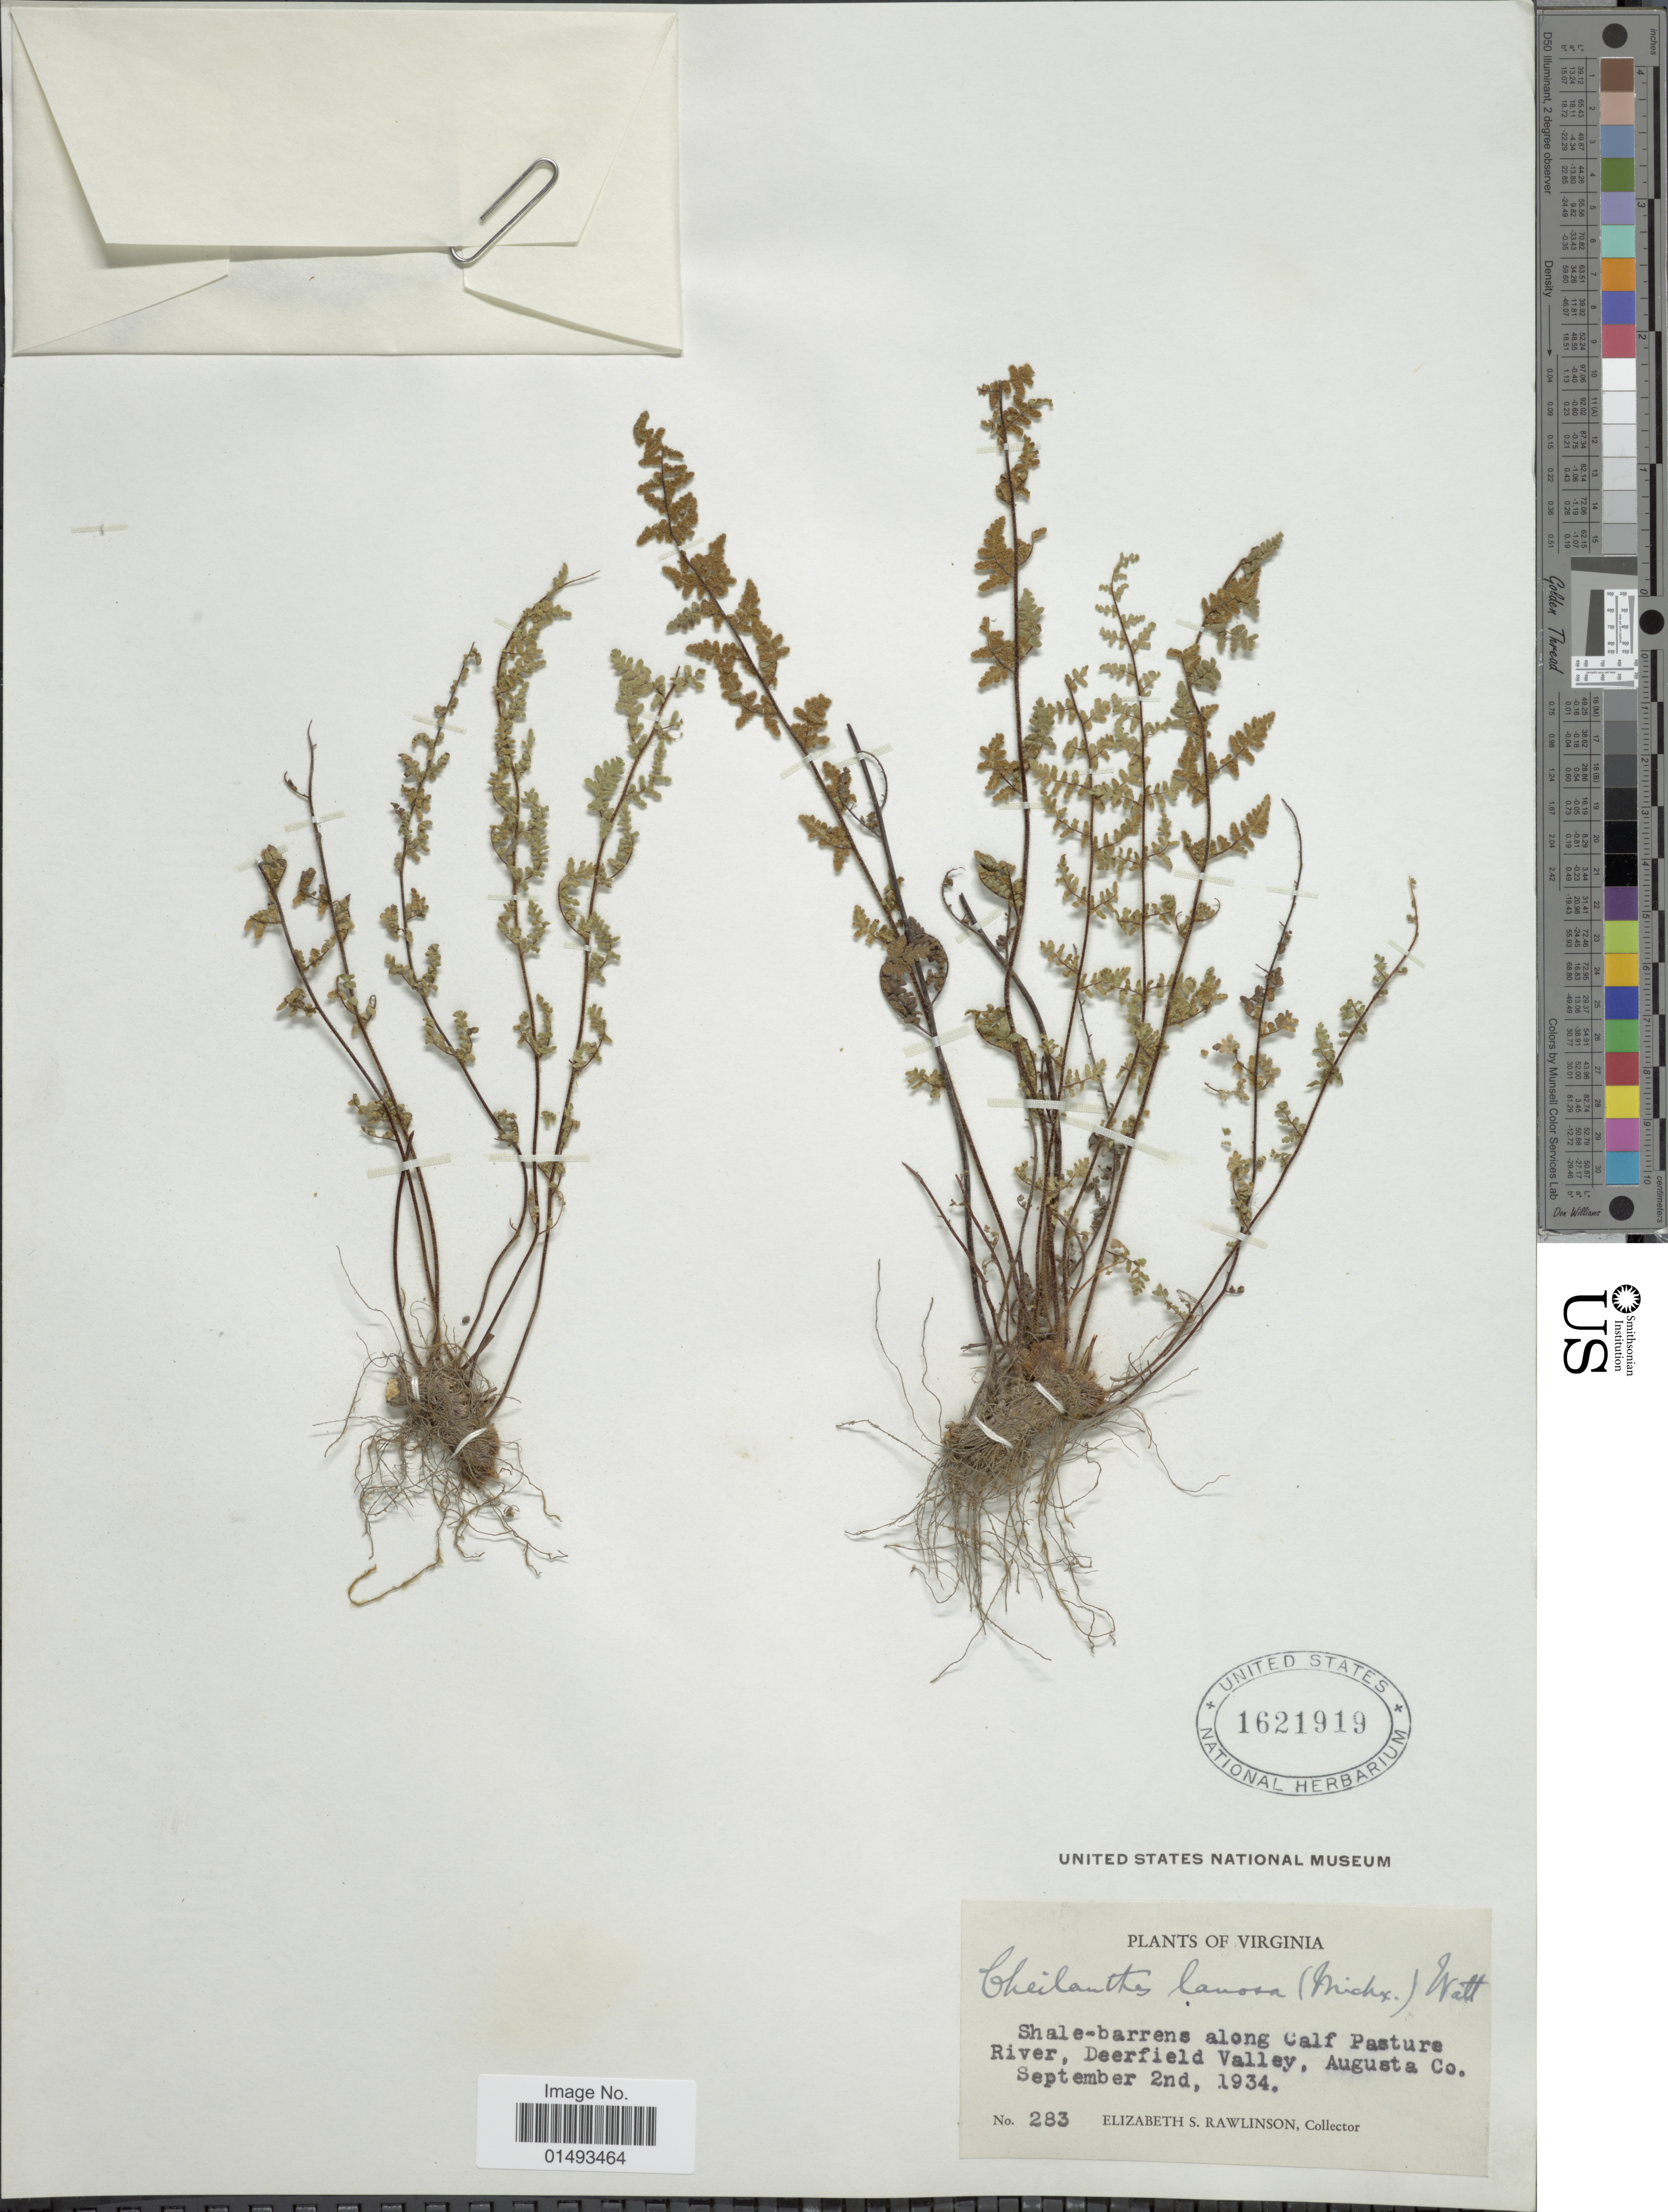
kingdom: Plantae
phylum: Tracheophyta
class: Polypodiopsida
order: Polypodiales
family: Pteridaceae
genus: Myriopteris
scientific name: Myriopteris lanosa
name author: (Michx.) Grusz & Windham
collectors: E. S. Rawlinson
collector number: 283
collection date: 1934-09-02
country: United States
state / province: Virginia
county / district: Augusta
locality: Plants of Virginia, Shale-barrens along Calf Pasture River, Deerfield Valley, Augusta Co.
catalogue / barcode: US 1621919